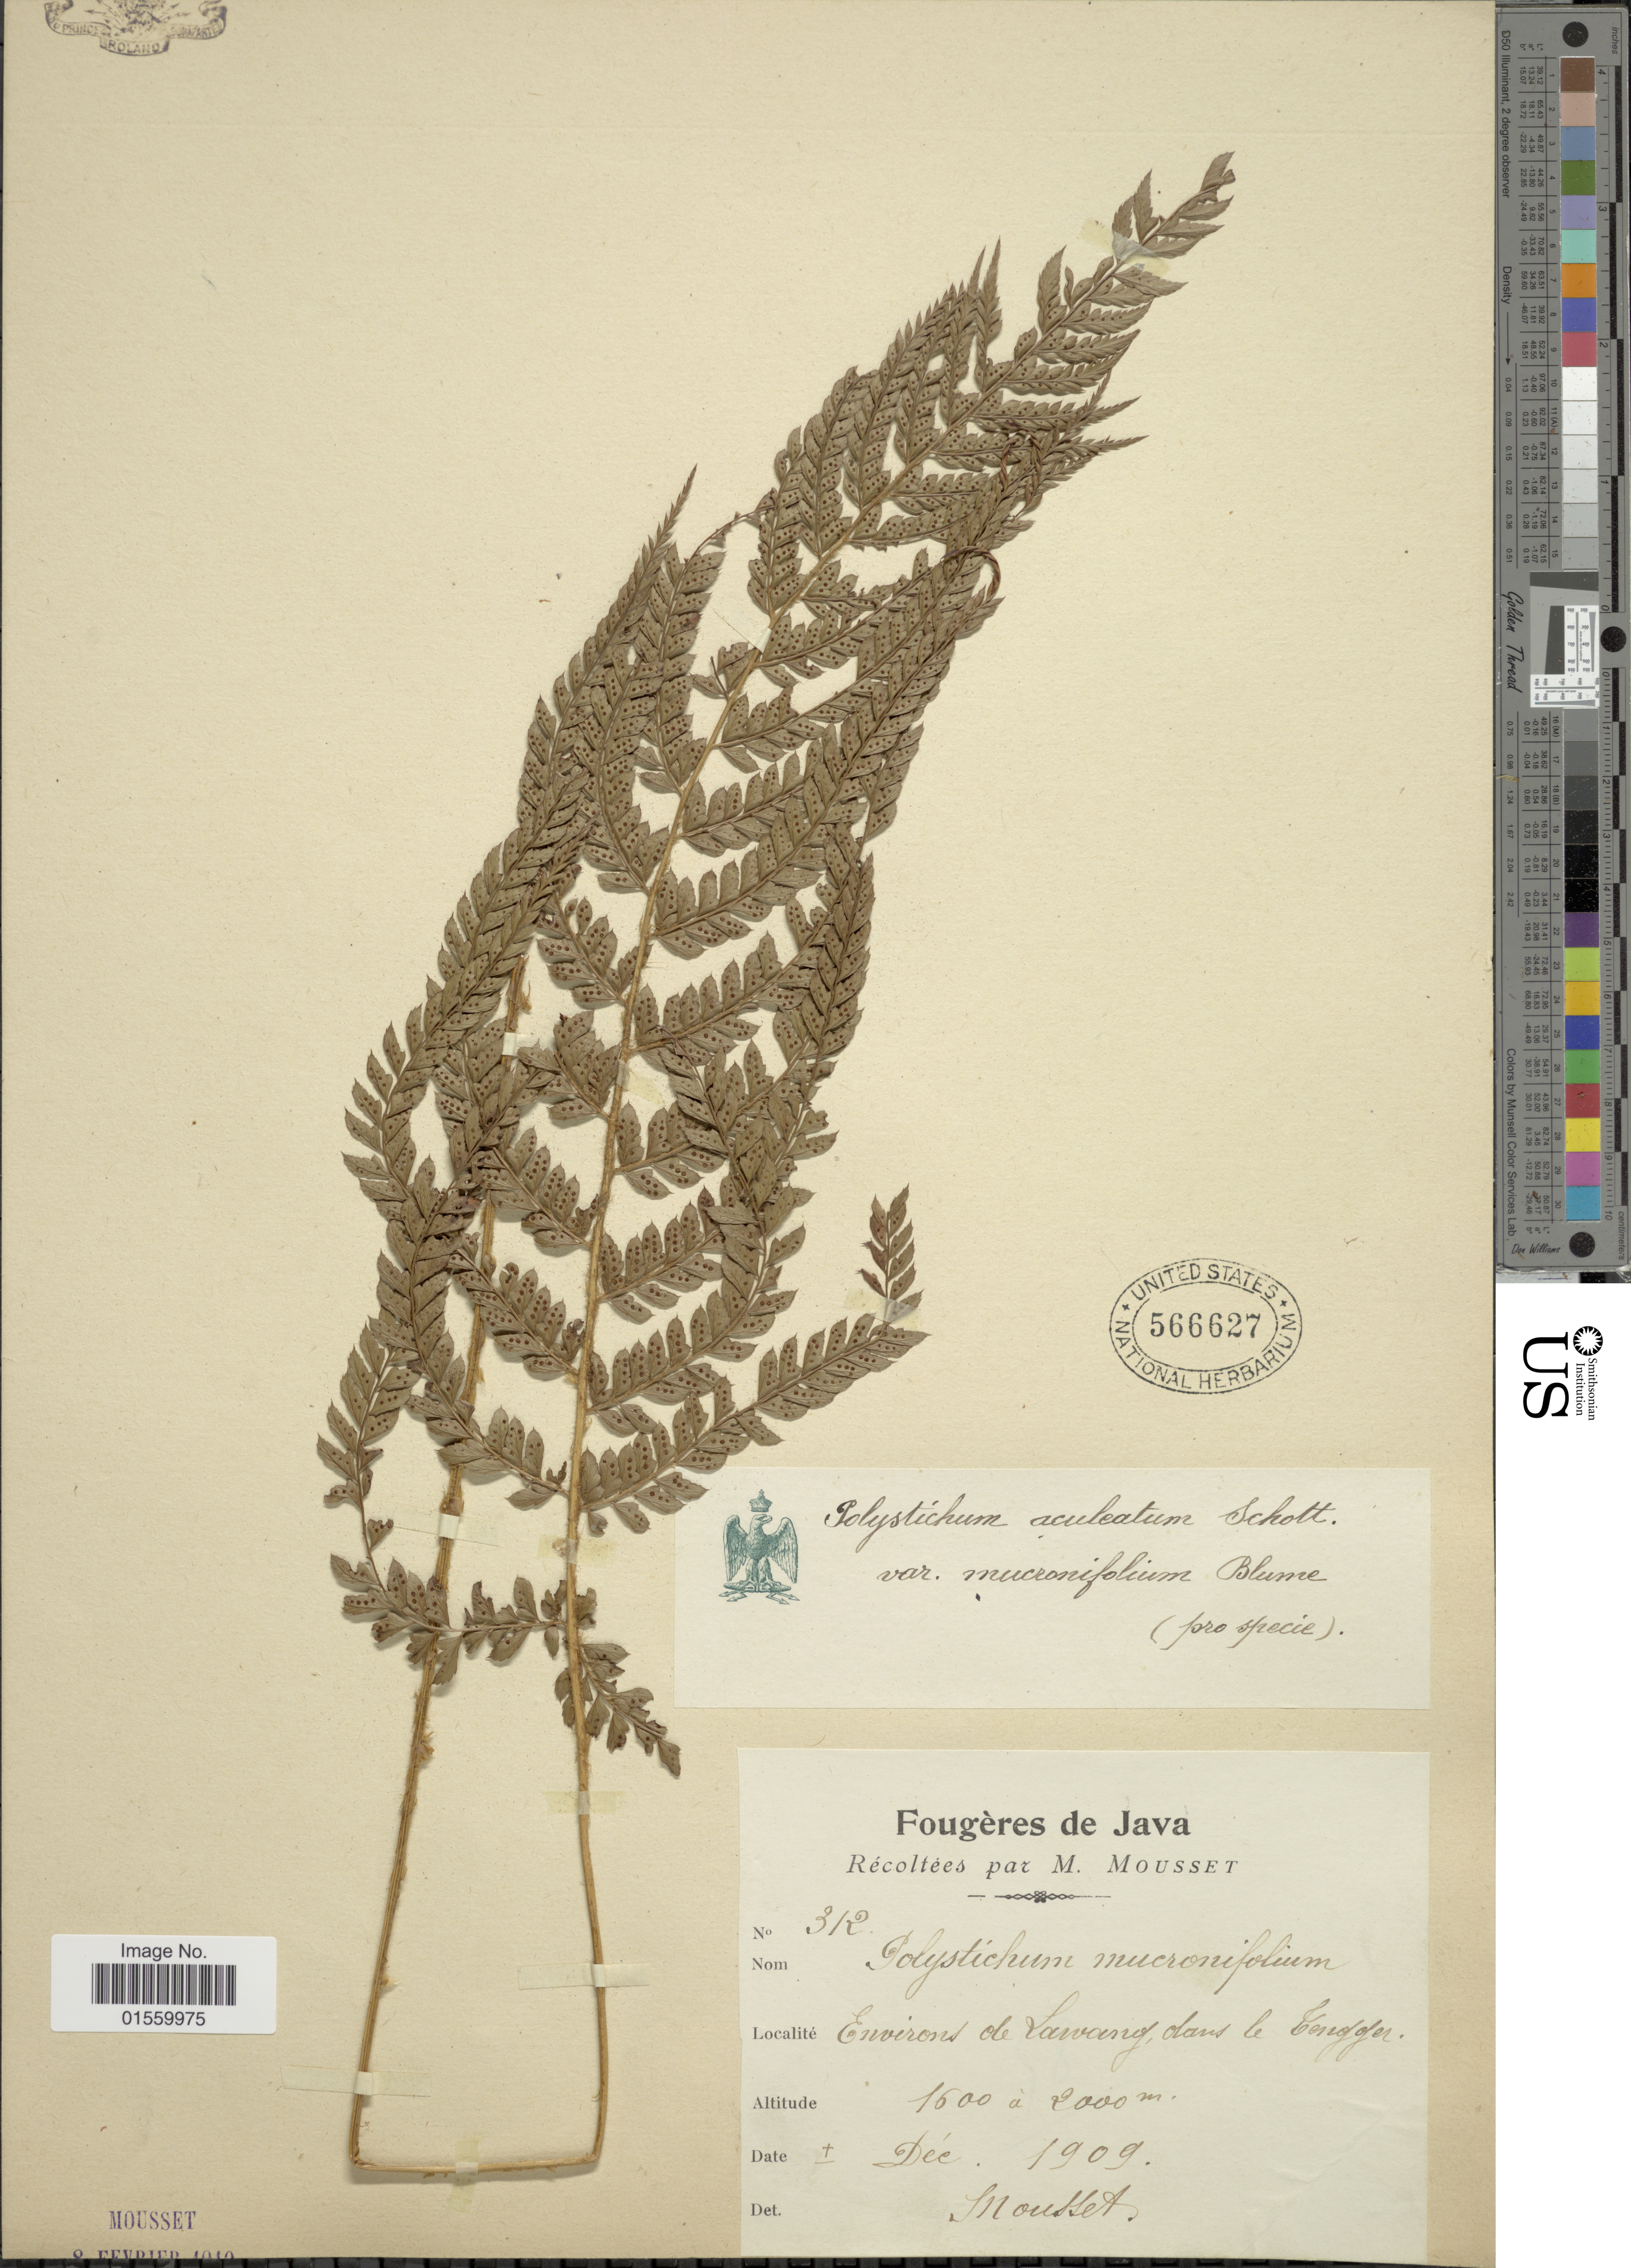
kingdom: Plantae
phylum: Tracheophyta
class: Polypodiopsida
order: Polypodiales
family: Dryopteridaceae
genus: Polystichum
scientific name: Polystichum tenggerense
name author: Rosenst.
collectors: M. Mousset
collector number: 312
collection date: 1909-12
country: Indonesia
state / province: Java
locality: Environs de Lawang dans le Tengger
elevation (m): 1600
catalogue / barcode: US 566627